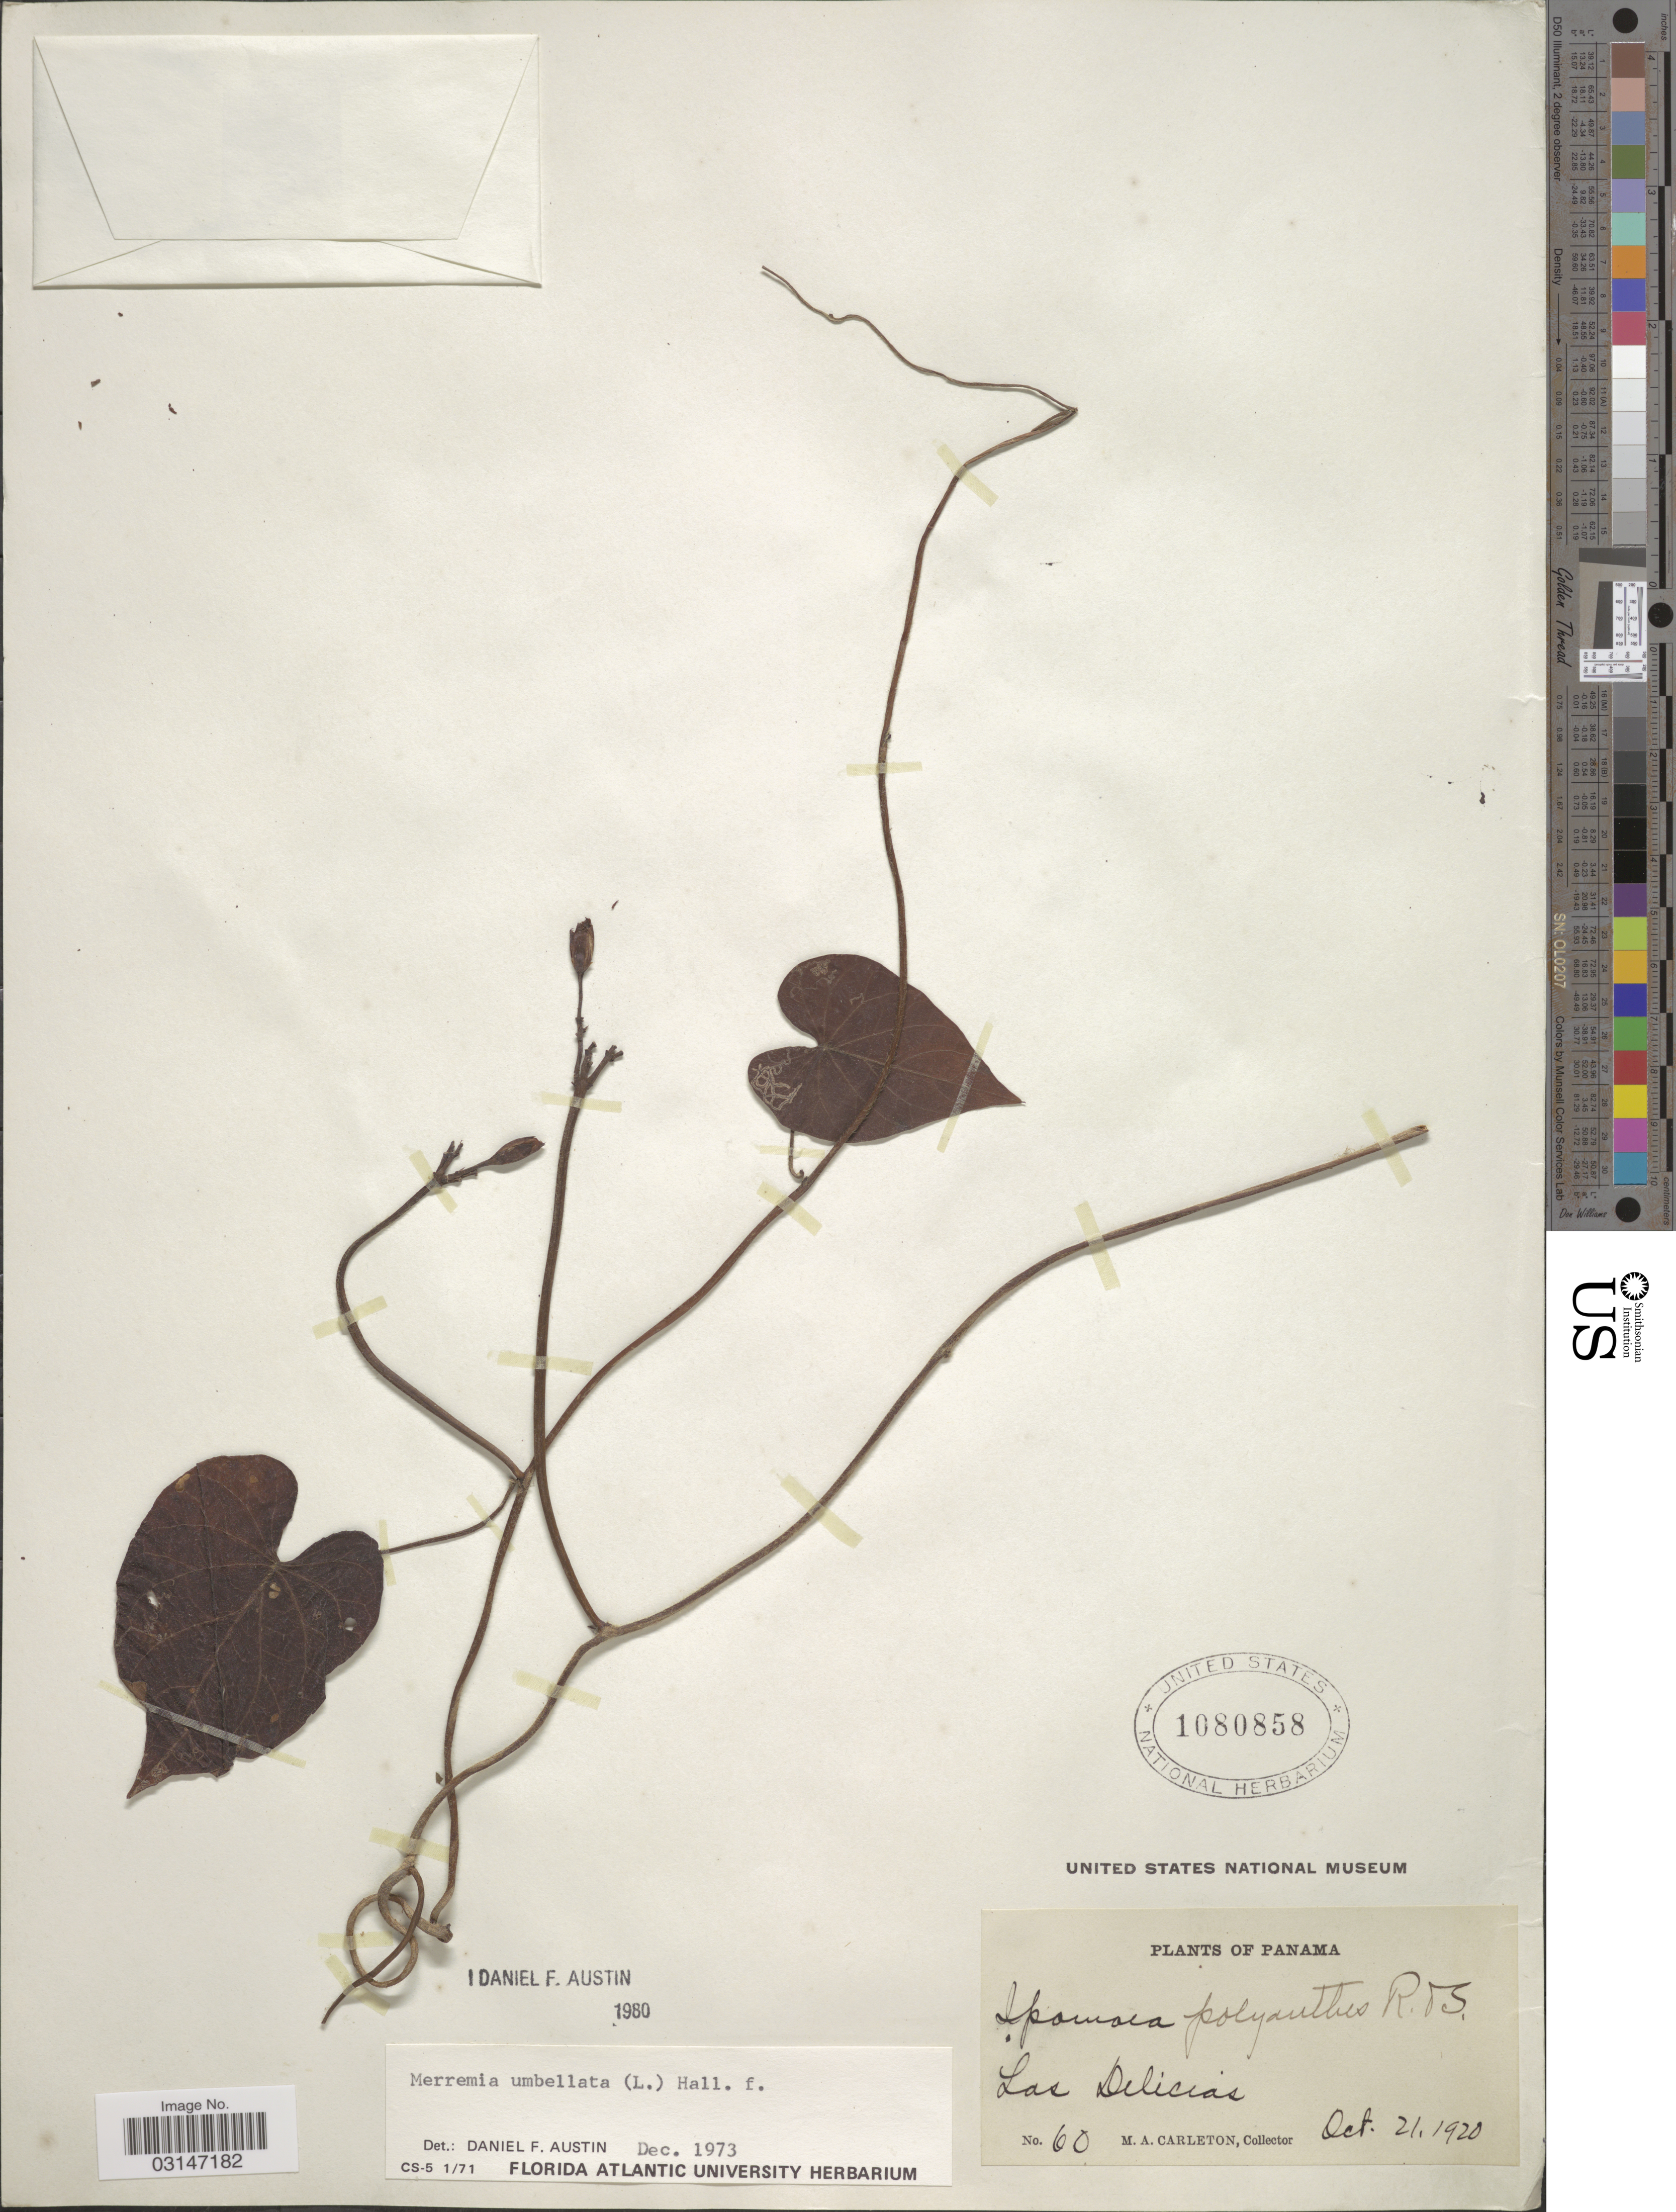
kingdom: Plantae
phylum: Tracheophyta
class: Magnoliopsida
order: Solanales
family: Convolvulaceae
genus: Camonea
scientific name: Camonea umbellata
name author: (L.) A. R. Simões & Staples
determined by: Strong, Mark T., (BOT), Smithsonian Institution - National Museum of Natural History (UNITED STATES)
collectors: M. A. Carleton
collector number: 60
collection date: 1920-10-21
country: Panama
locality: Las Delicias.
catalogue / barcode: US 1080858